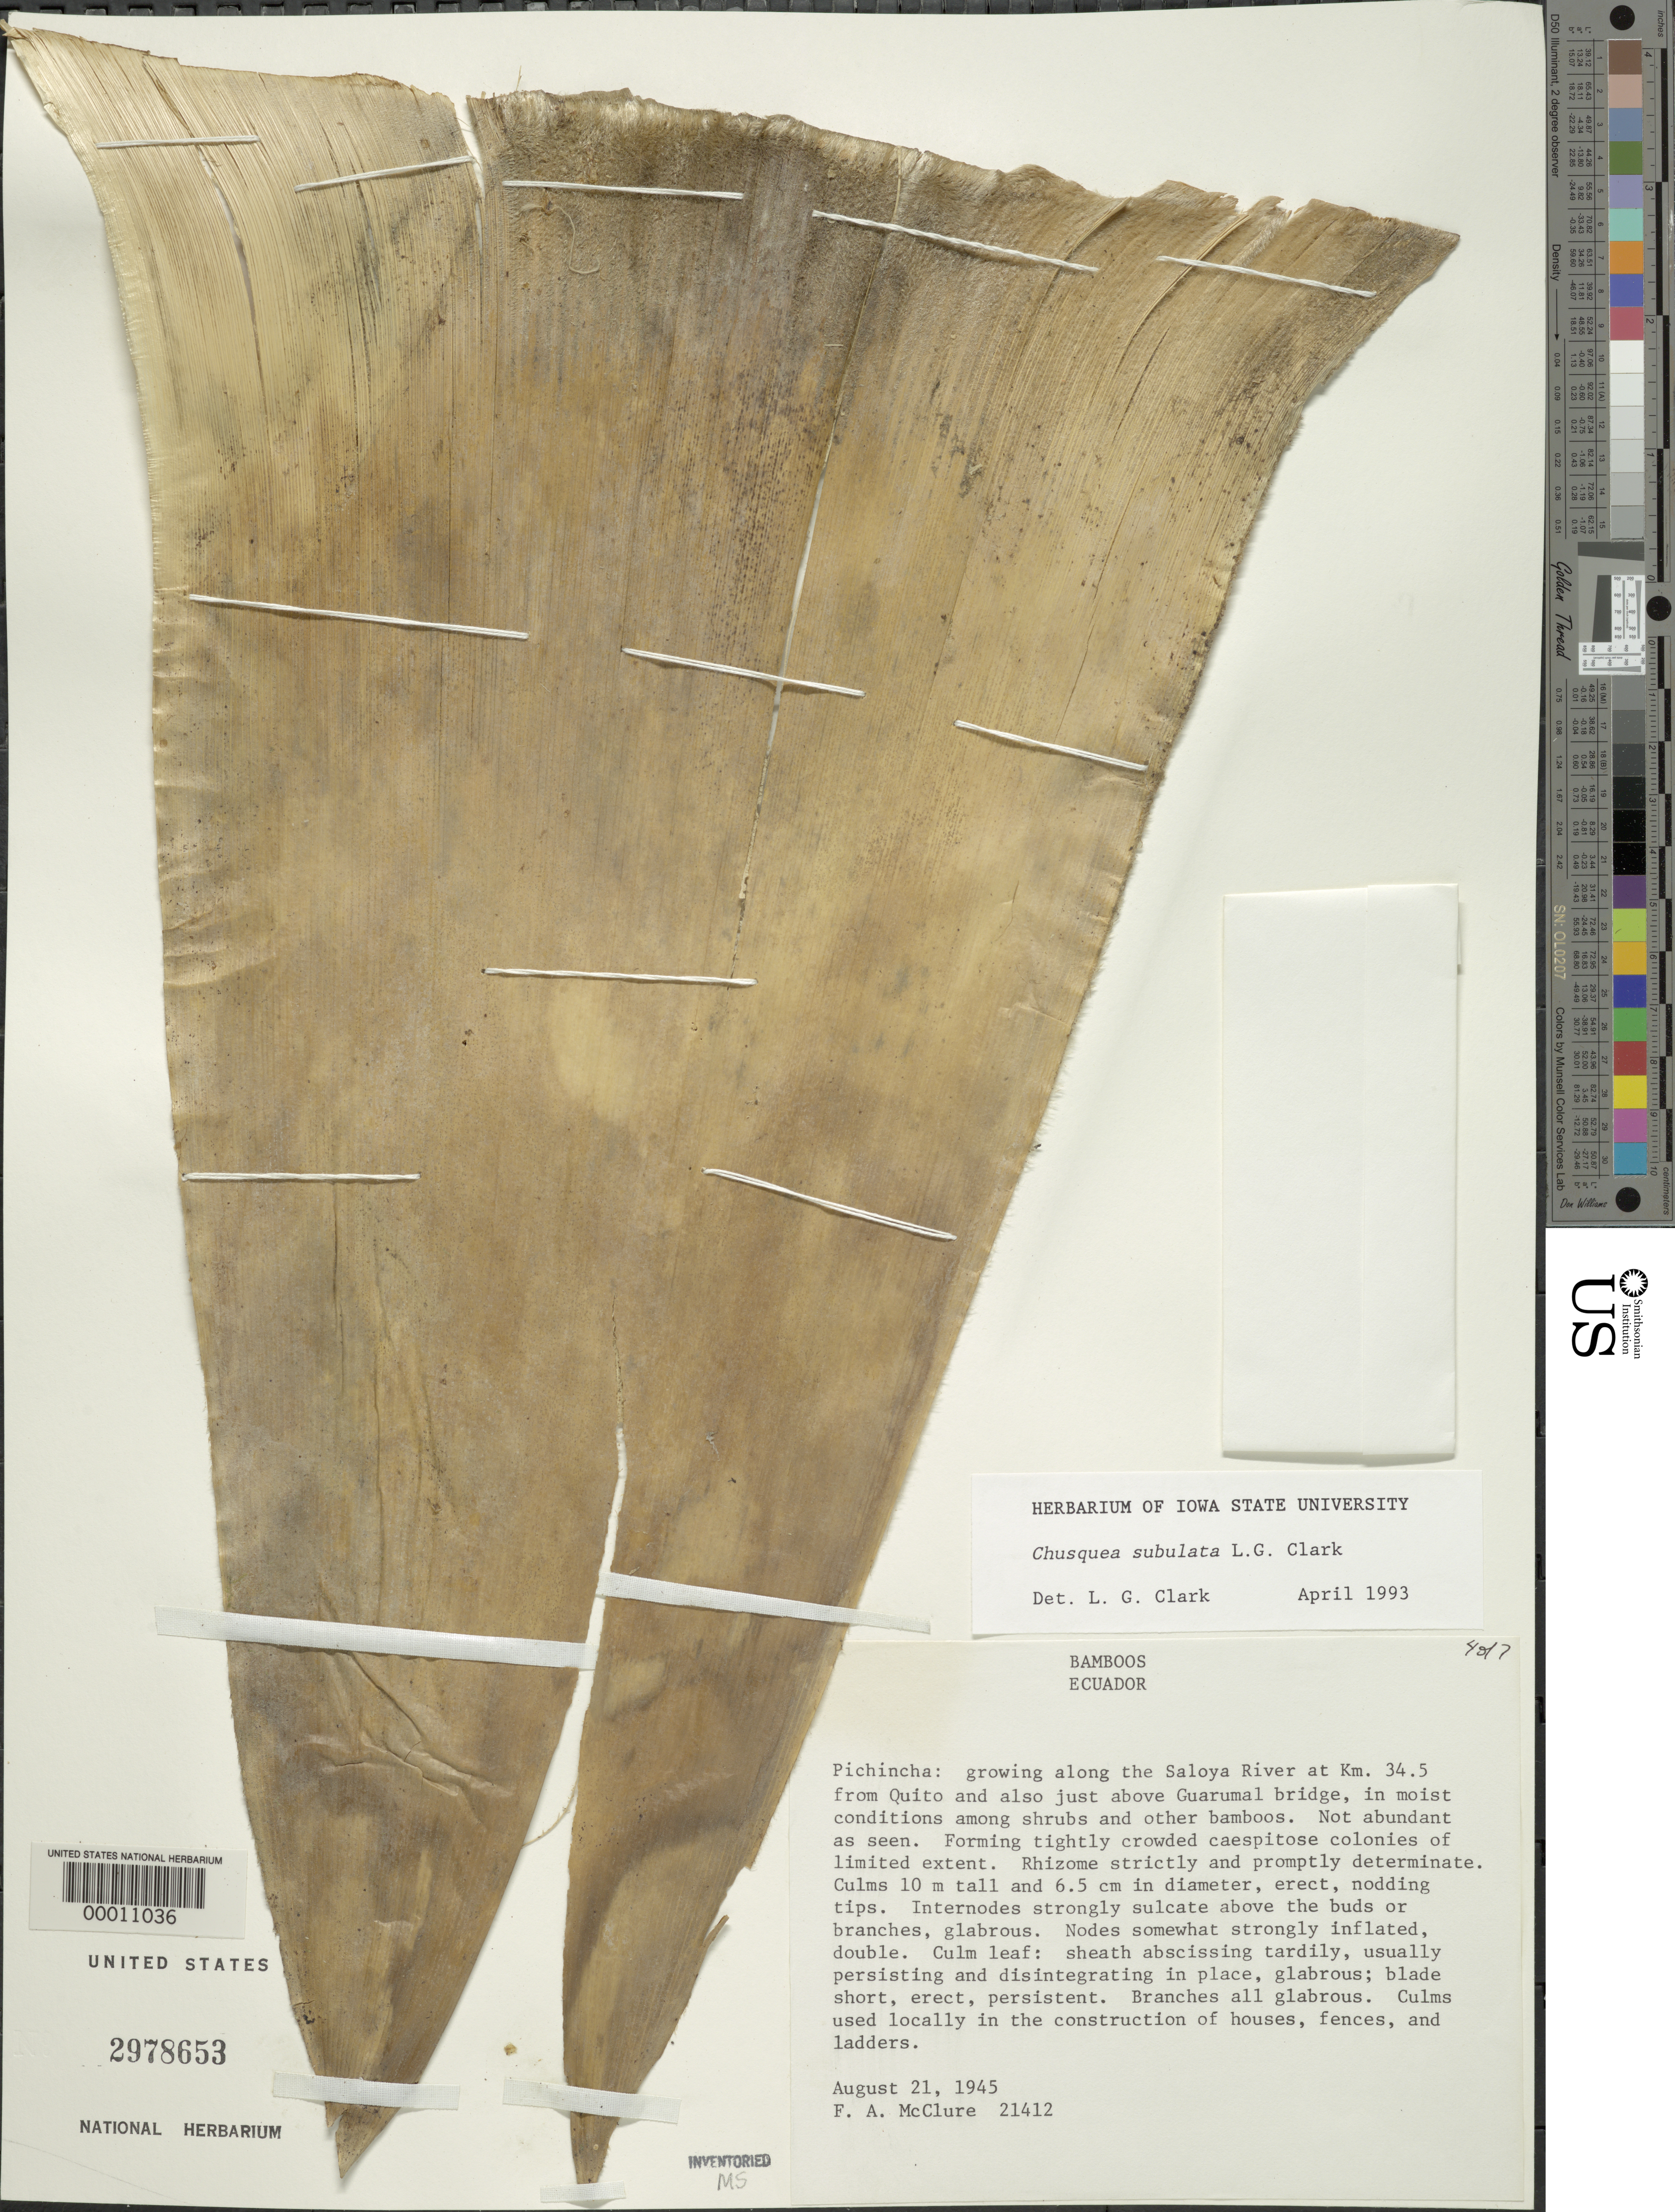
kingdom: Plantae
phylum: Tracheophyta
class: Liliopsida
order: Poales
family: Poaceae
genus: Chusquea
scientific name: Chusquea subulata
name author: L.G. Clark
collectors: F. A. McClure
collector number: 21412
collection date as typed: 21 Aug 1945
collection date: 1945-08-21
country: Ecuador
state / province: Pichincha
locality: Saloya River, quito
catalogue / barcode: US 2978653